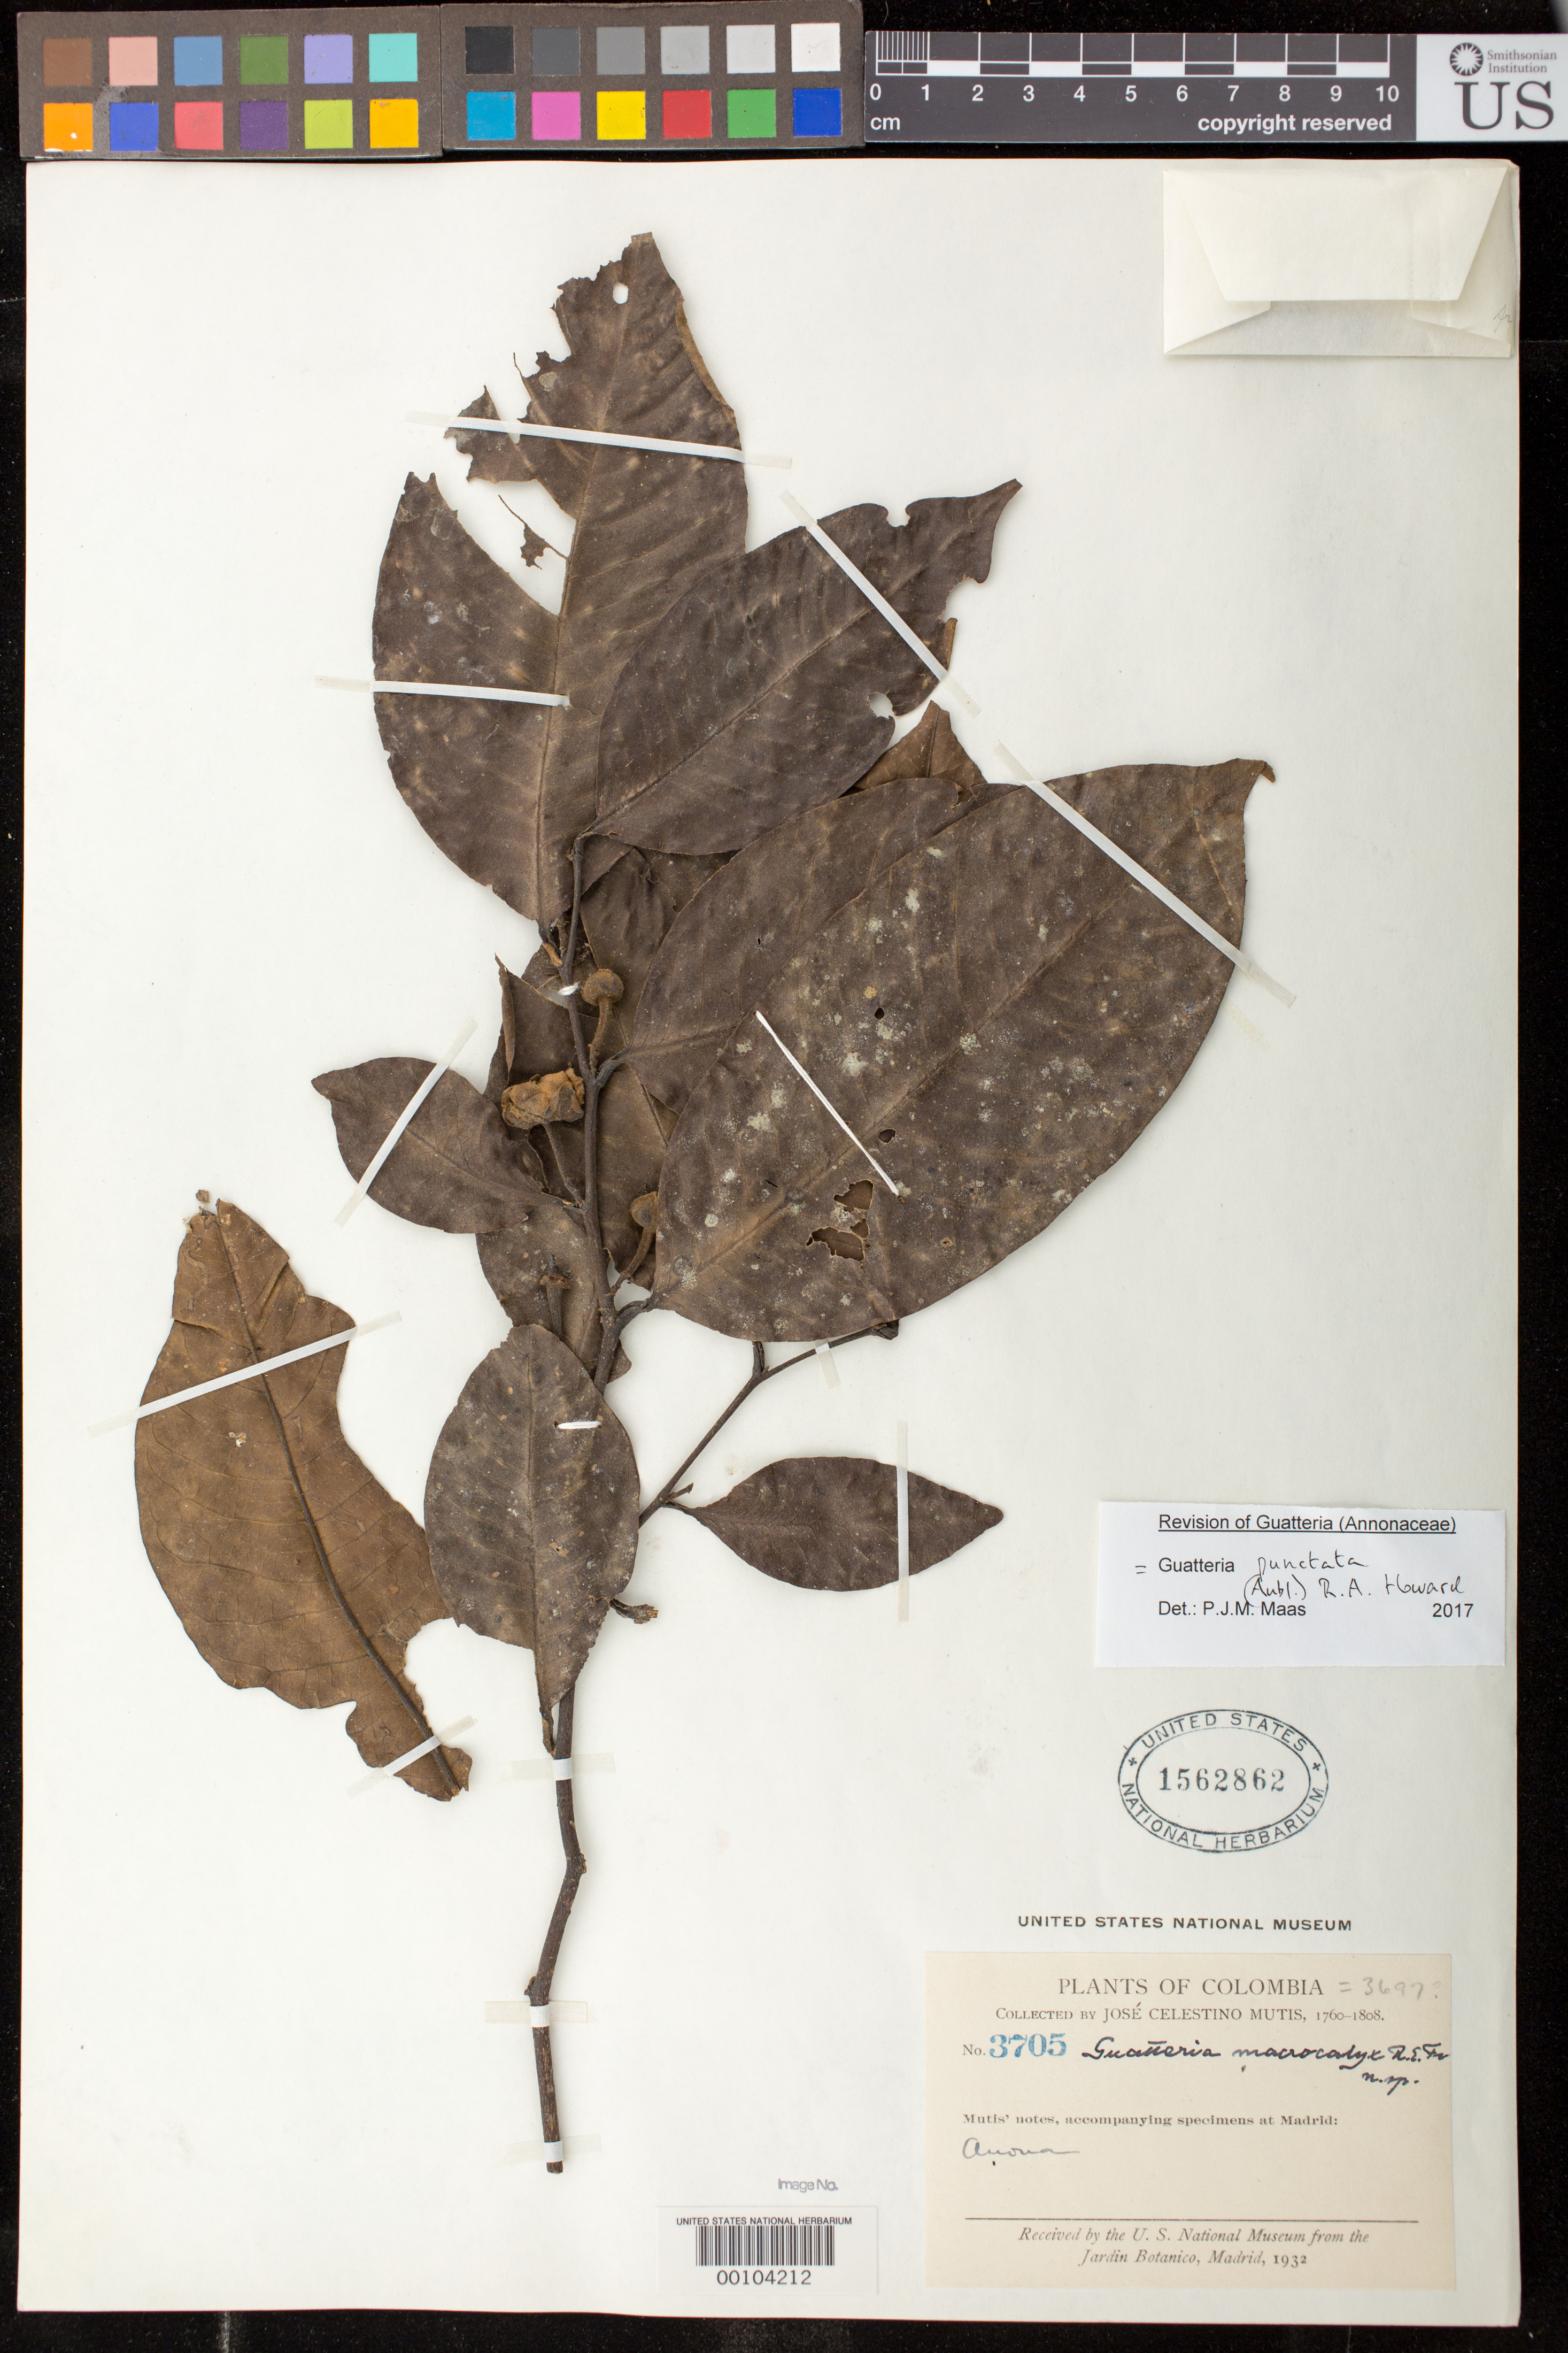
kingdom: Plantae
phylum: Tracheophyta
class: Magnoliopsida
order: Magnoliales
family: Annonaceae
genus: Guatteria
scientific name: Guatteria macrocalyx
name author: R.E. Fr.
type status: Holotype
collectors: J. C. B. Mutis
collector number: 3705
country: Colombia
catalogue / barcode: US 1562862